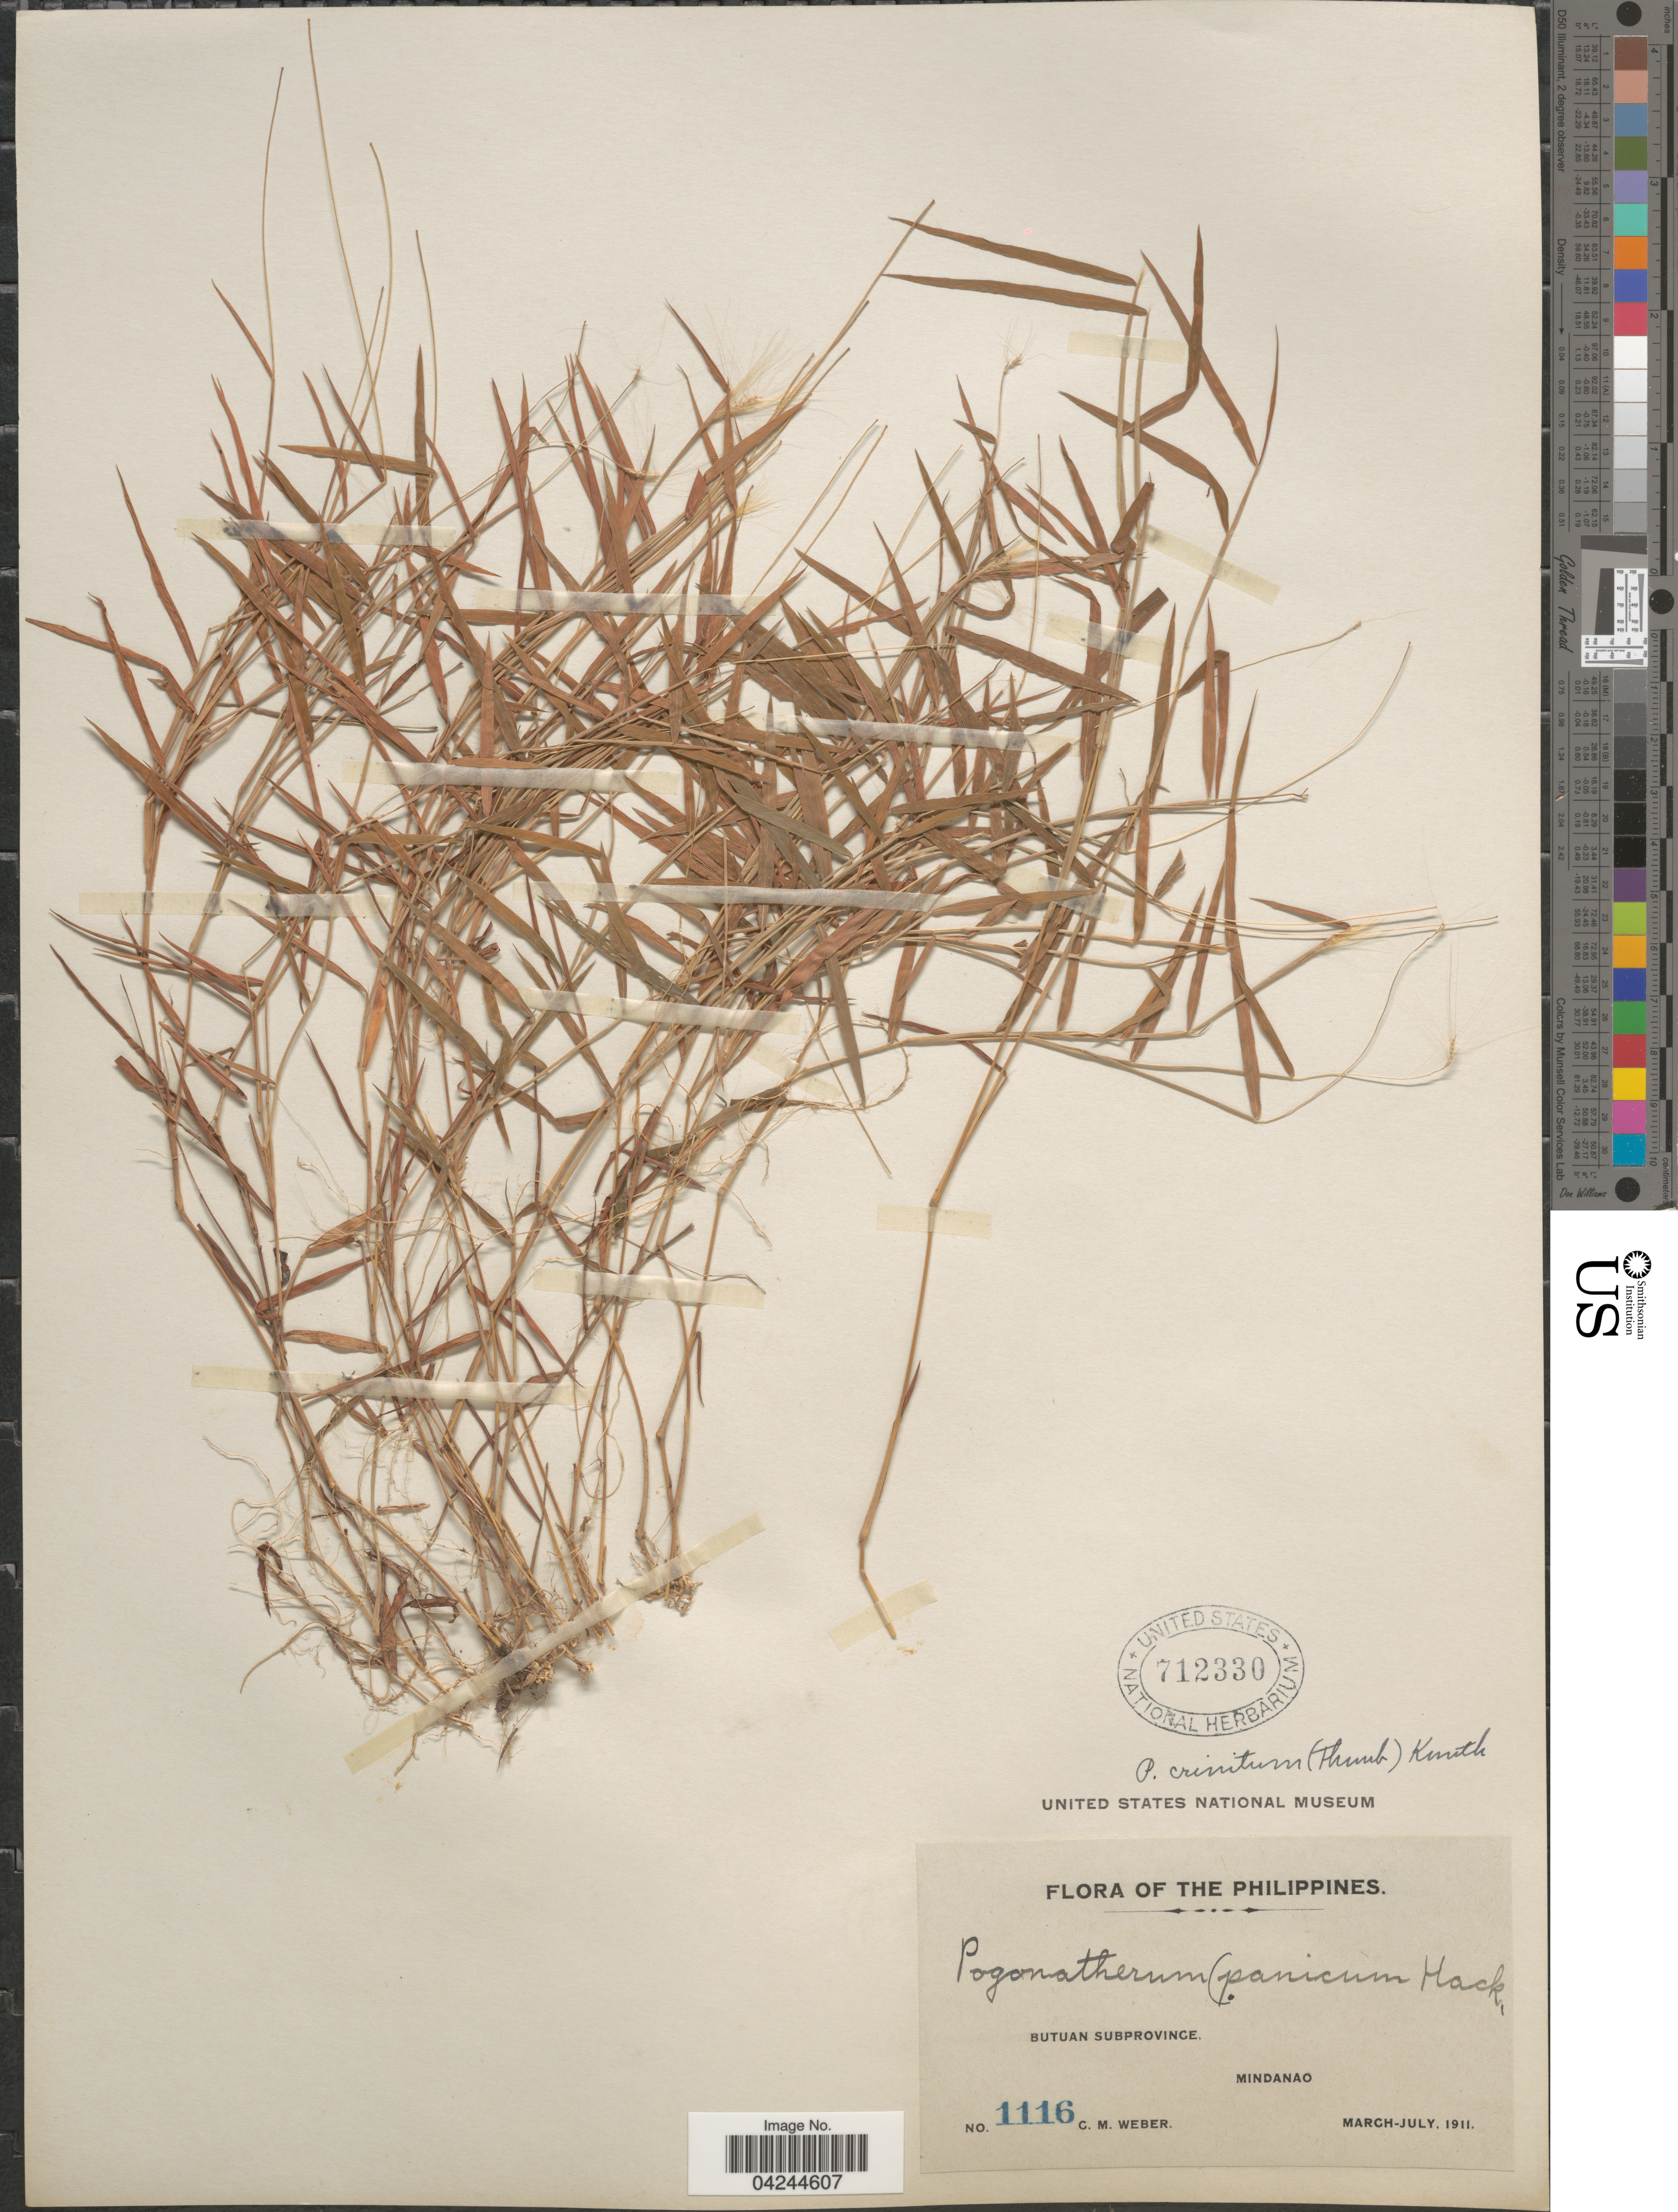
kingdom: Plantae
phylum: Tracheophyta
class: Liliopsida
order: Poales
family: Poaceae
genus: Pogonatherum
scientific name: Pogonatherum crinitum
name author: (Thunb.) Kunth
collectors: C. M. Weber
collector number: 1116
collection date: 1911-03/1911-07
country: Philippines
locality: Butuan Subprovince, Mindanao.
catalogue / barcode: US 712330